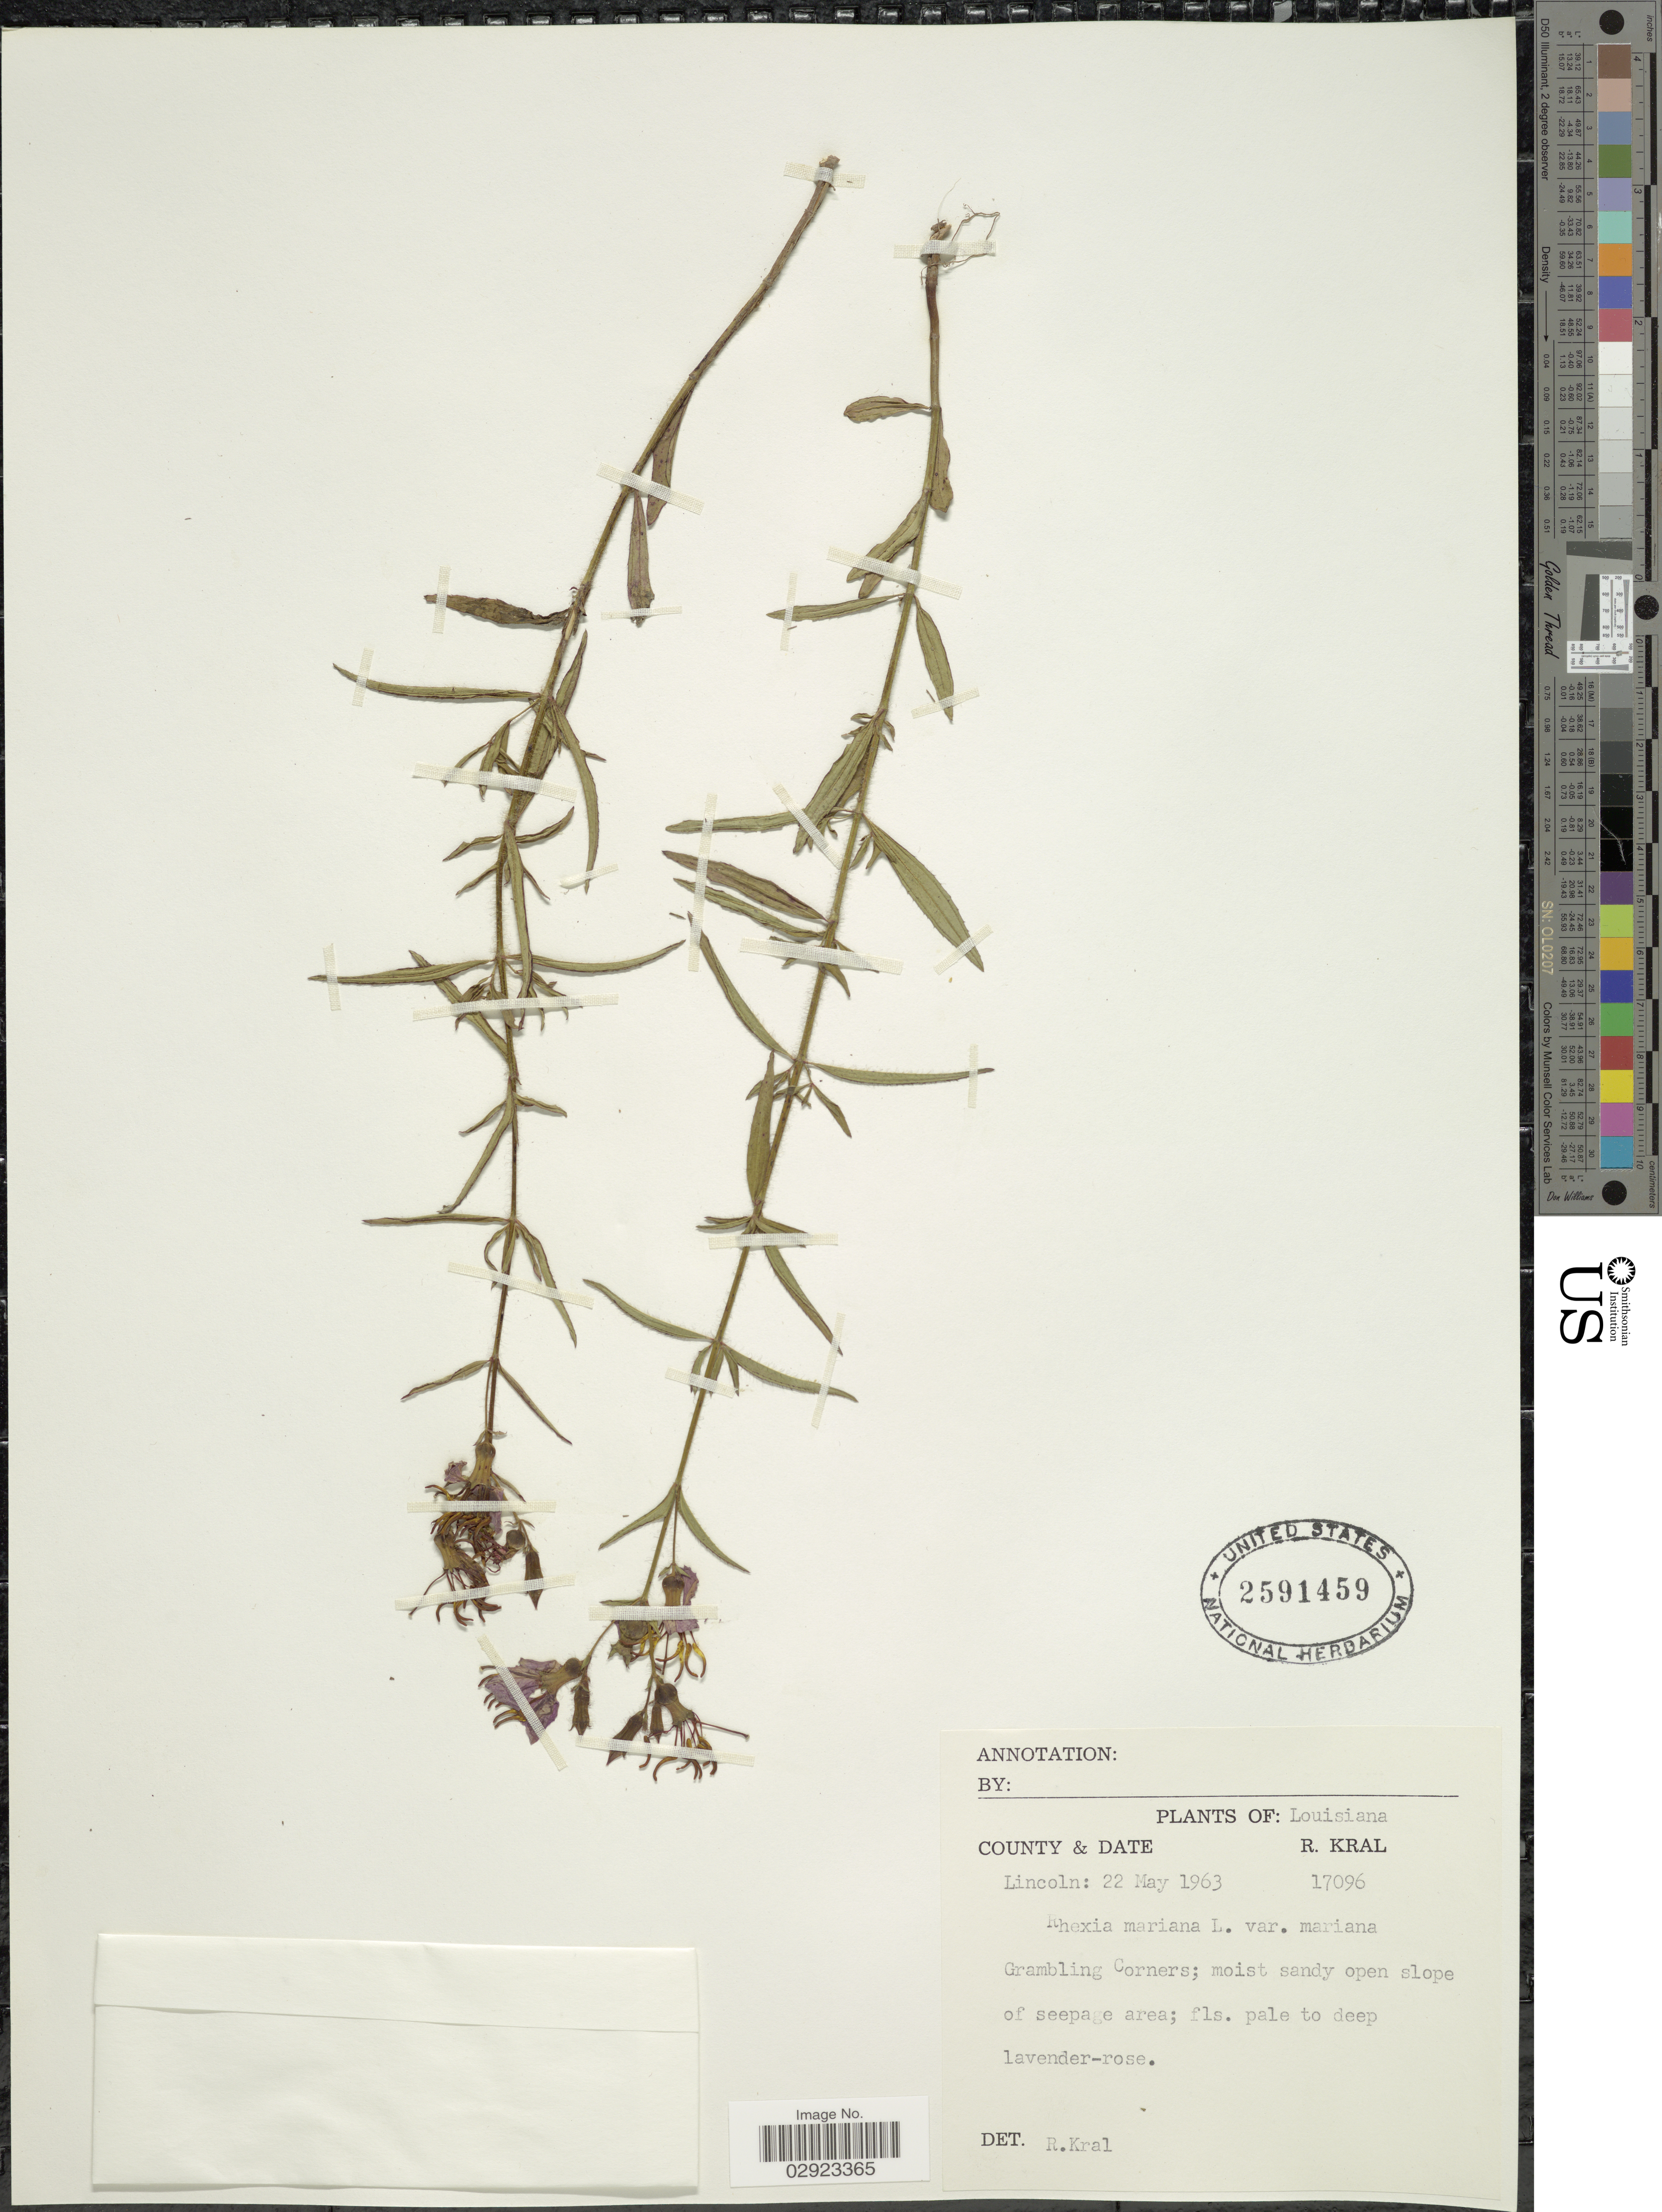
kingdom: Plantae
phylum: Tracheophyta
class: Magnoliopsida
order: Myrtales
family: Melastomataceae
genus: Rhexia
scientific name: Rhexia mariana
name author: L.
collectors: R. Kral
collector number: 17096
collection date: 1963-05-22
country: United States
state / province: Louisiana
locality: County Lincoln, Grambling Corners.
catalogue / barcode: US 2591459